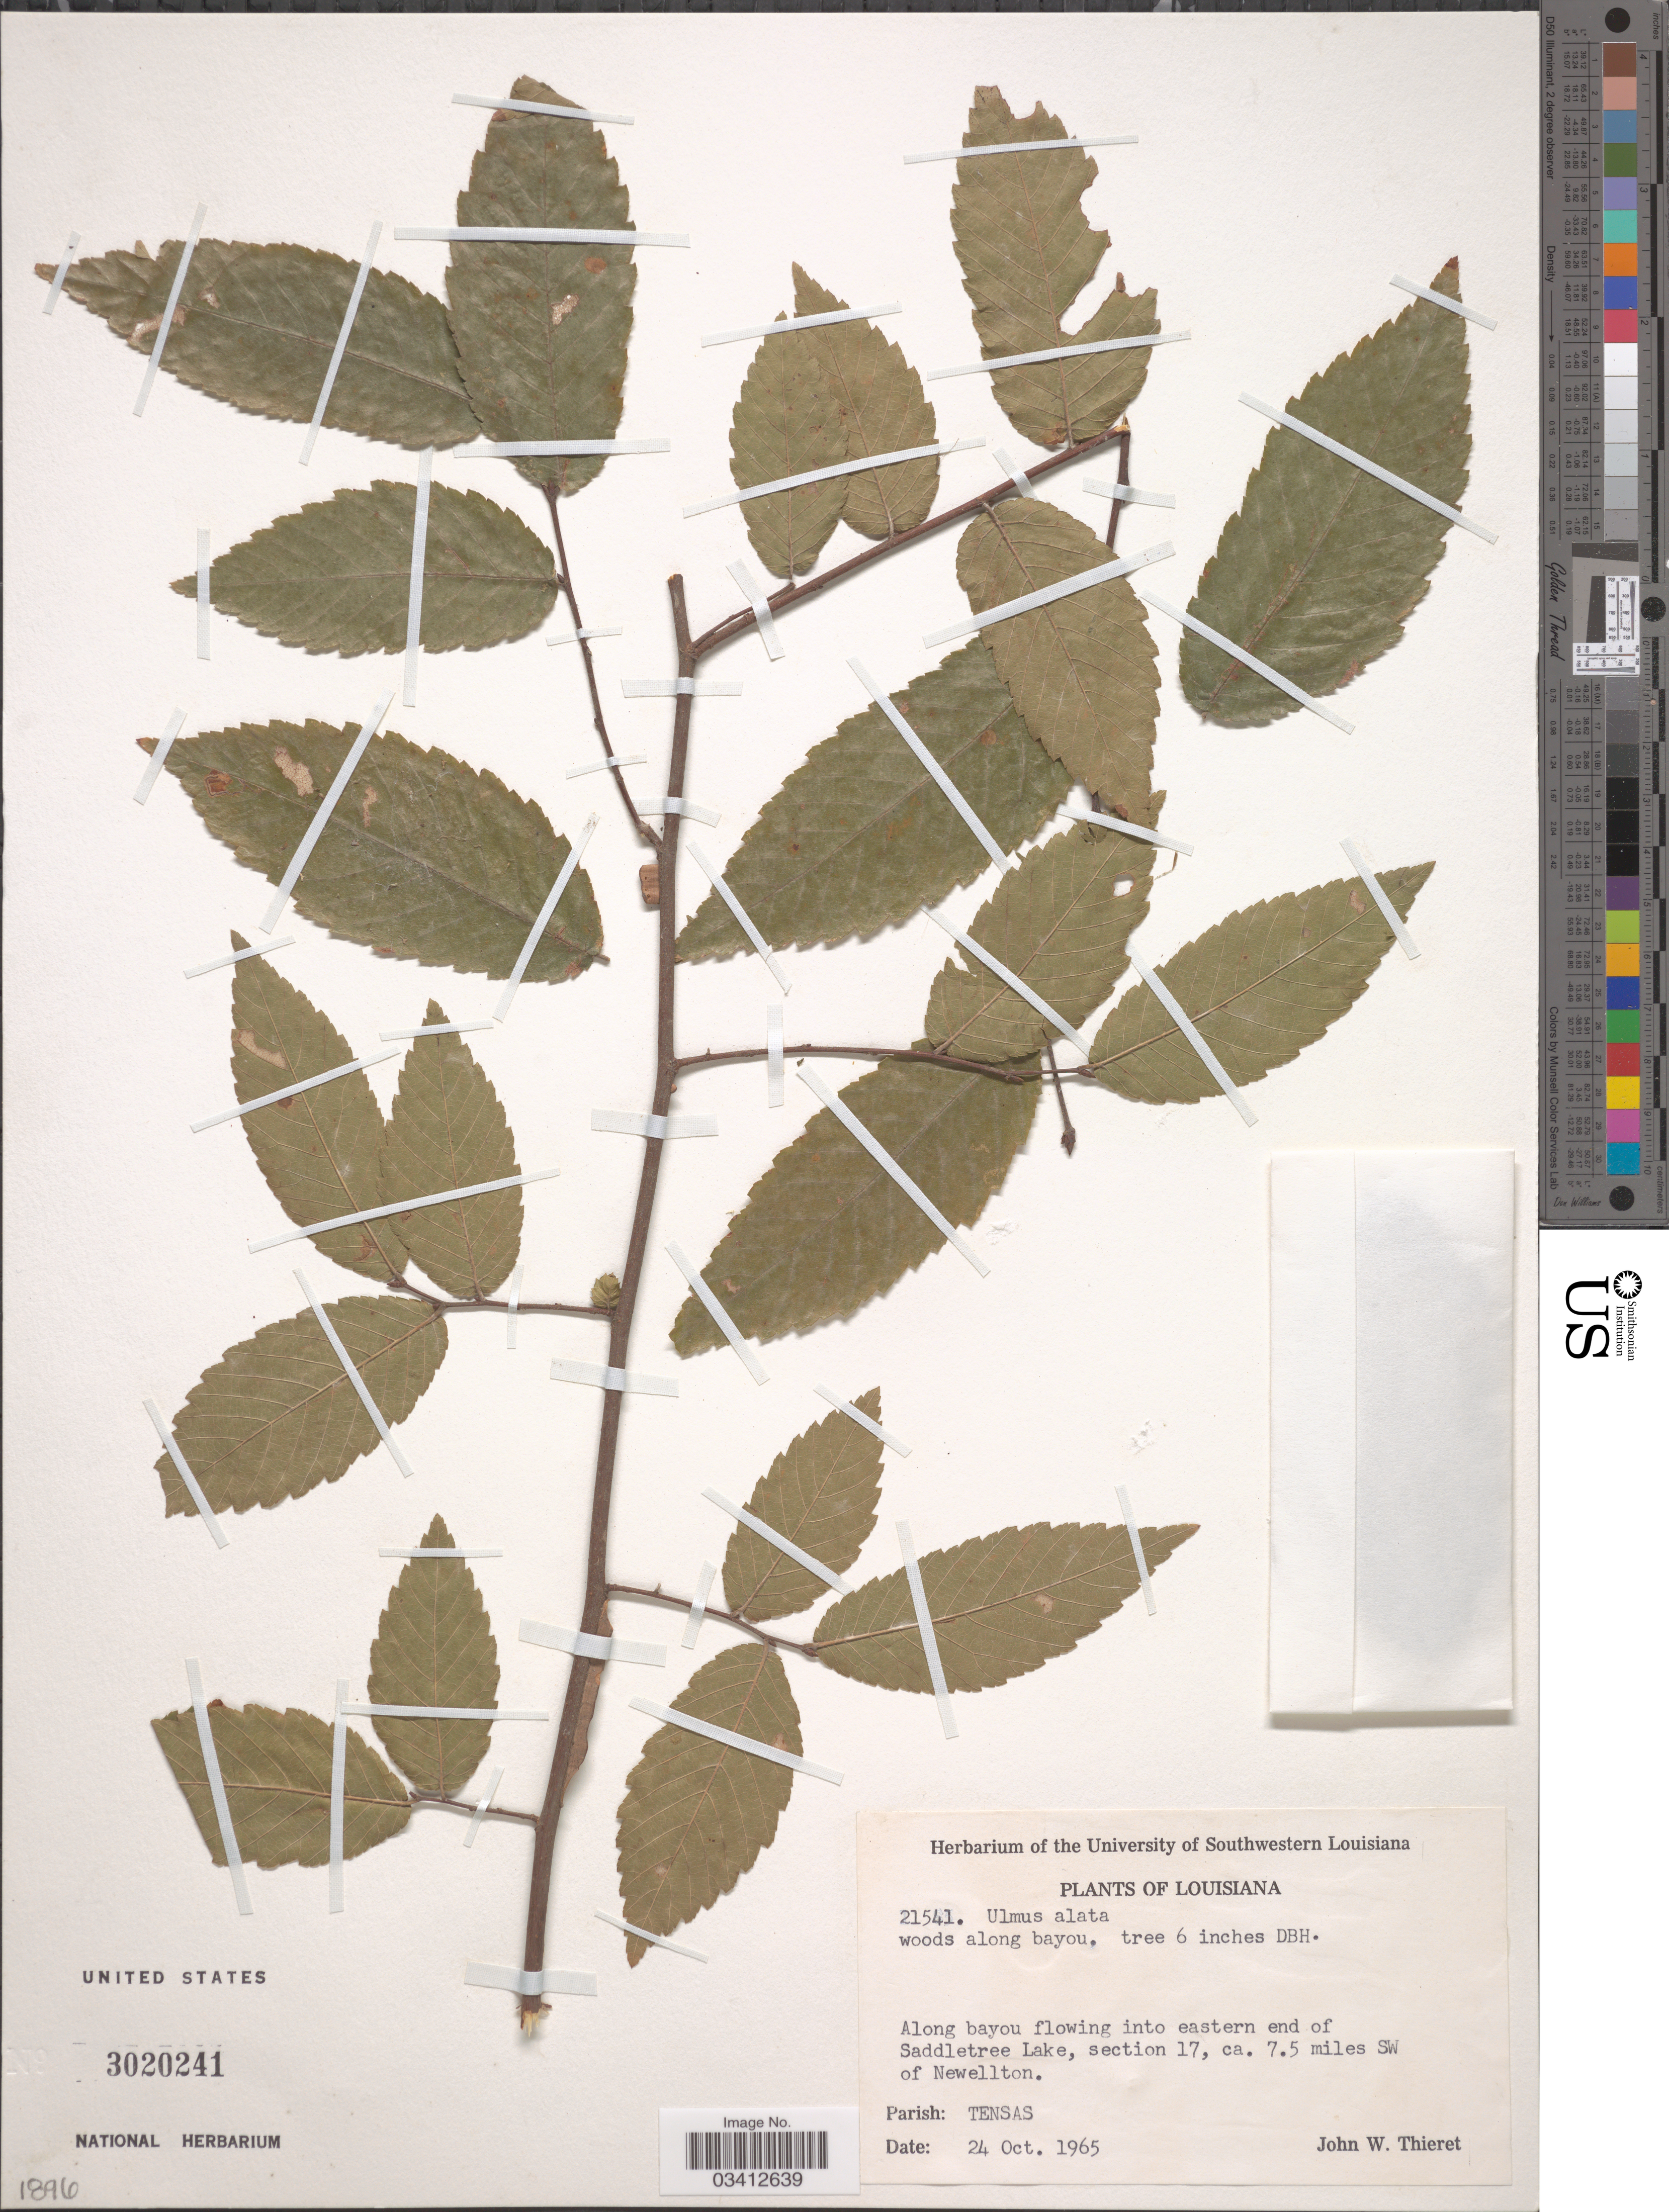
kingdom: Plantae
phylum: Tracheophyta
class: Magnoliopsida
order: Rosales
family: Ulmaceae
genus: Ulmus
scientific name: Ulmus alata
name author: Michx.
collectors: J. W. Thieret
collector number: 21541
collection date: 1965-10-24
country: United States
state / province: Louisiana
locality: Along bayou flowing into eastern end of Saddletree Lake, section 17, ca. 7.5 miles SW of Newellton. Parish: Tensas.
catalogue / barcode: US 3020241